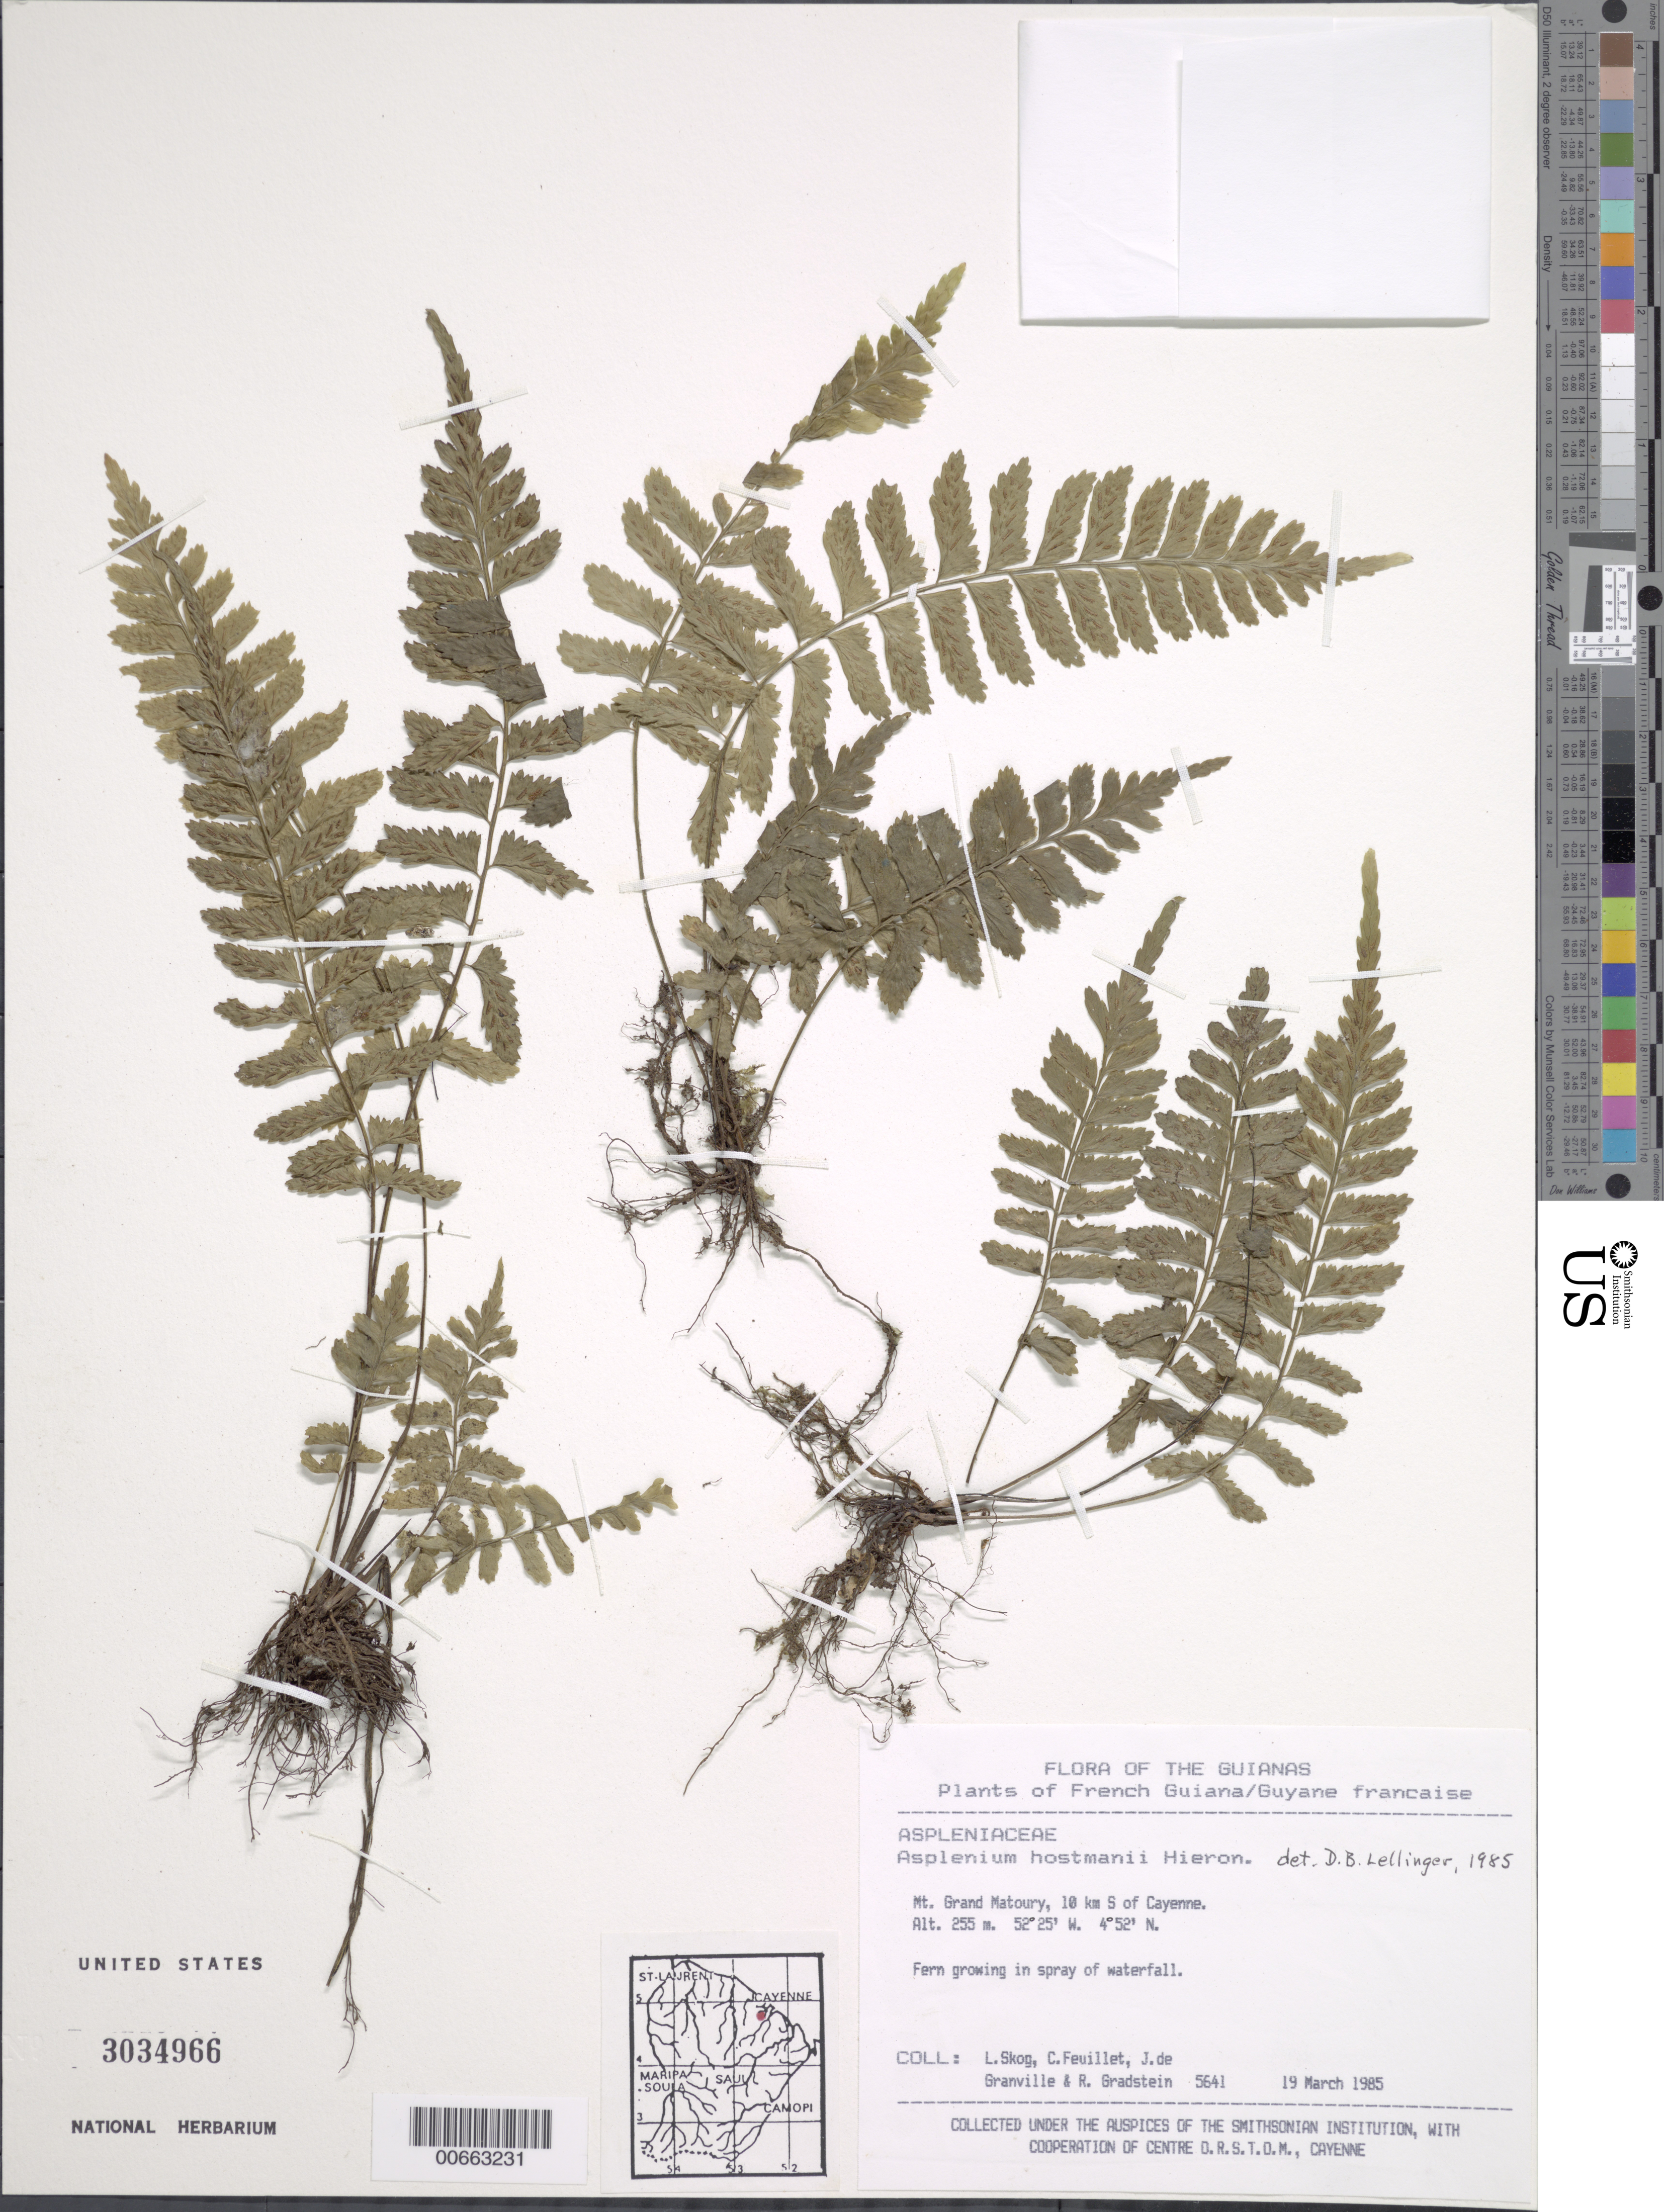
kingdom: Plantae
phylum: Tracheophyta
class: Polypodiopsida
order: Polypodiales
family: Aspleniaceae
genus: Asplenium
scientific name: Asplenium hostmannii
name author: Hieron.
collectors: L. E. Skog, C. Feuillet, J.-J. de Granville & R. Gradstein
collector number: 5641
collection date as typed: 19 March 1985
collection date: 1985-03-19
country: French Guiana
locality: Mt. Grand Matoury, 10 km S of Cayenne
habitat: Growing in spray of waterfall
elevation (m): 255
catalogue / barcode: US 3034966